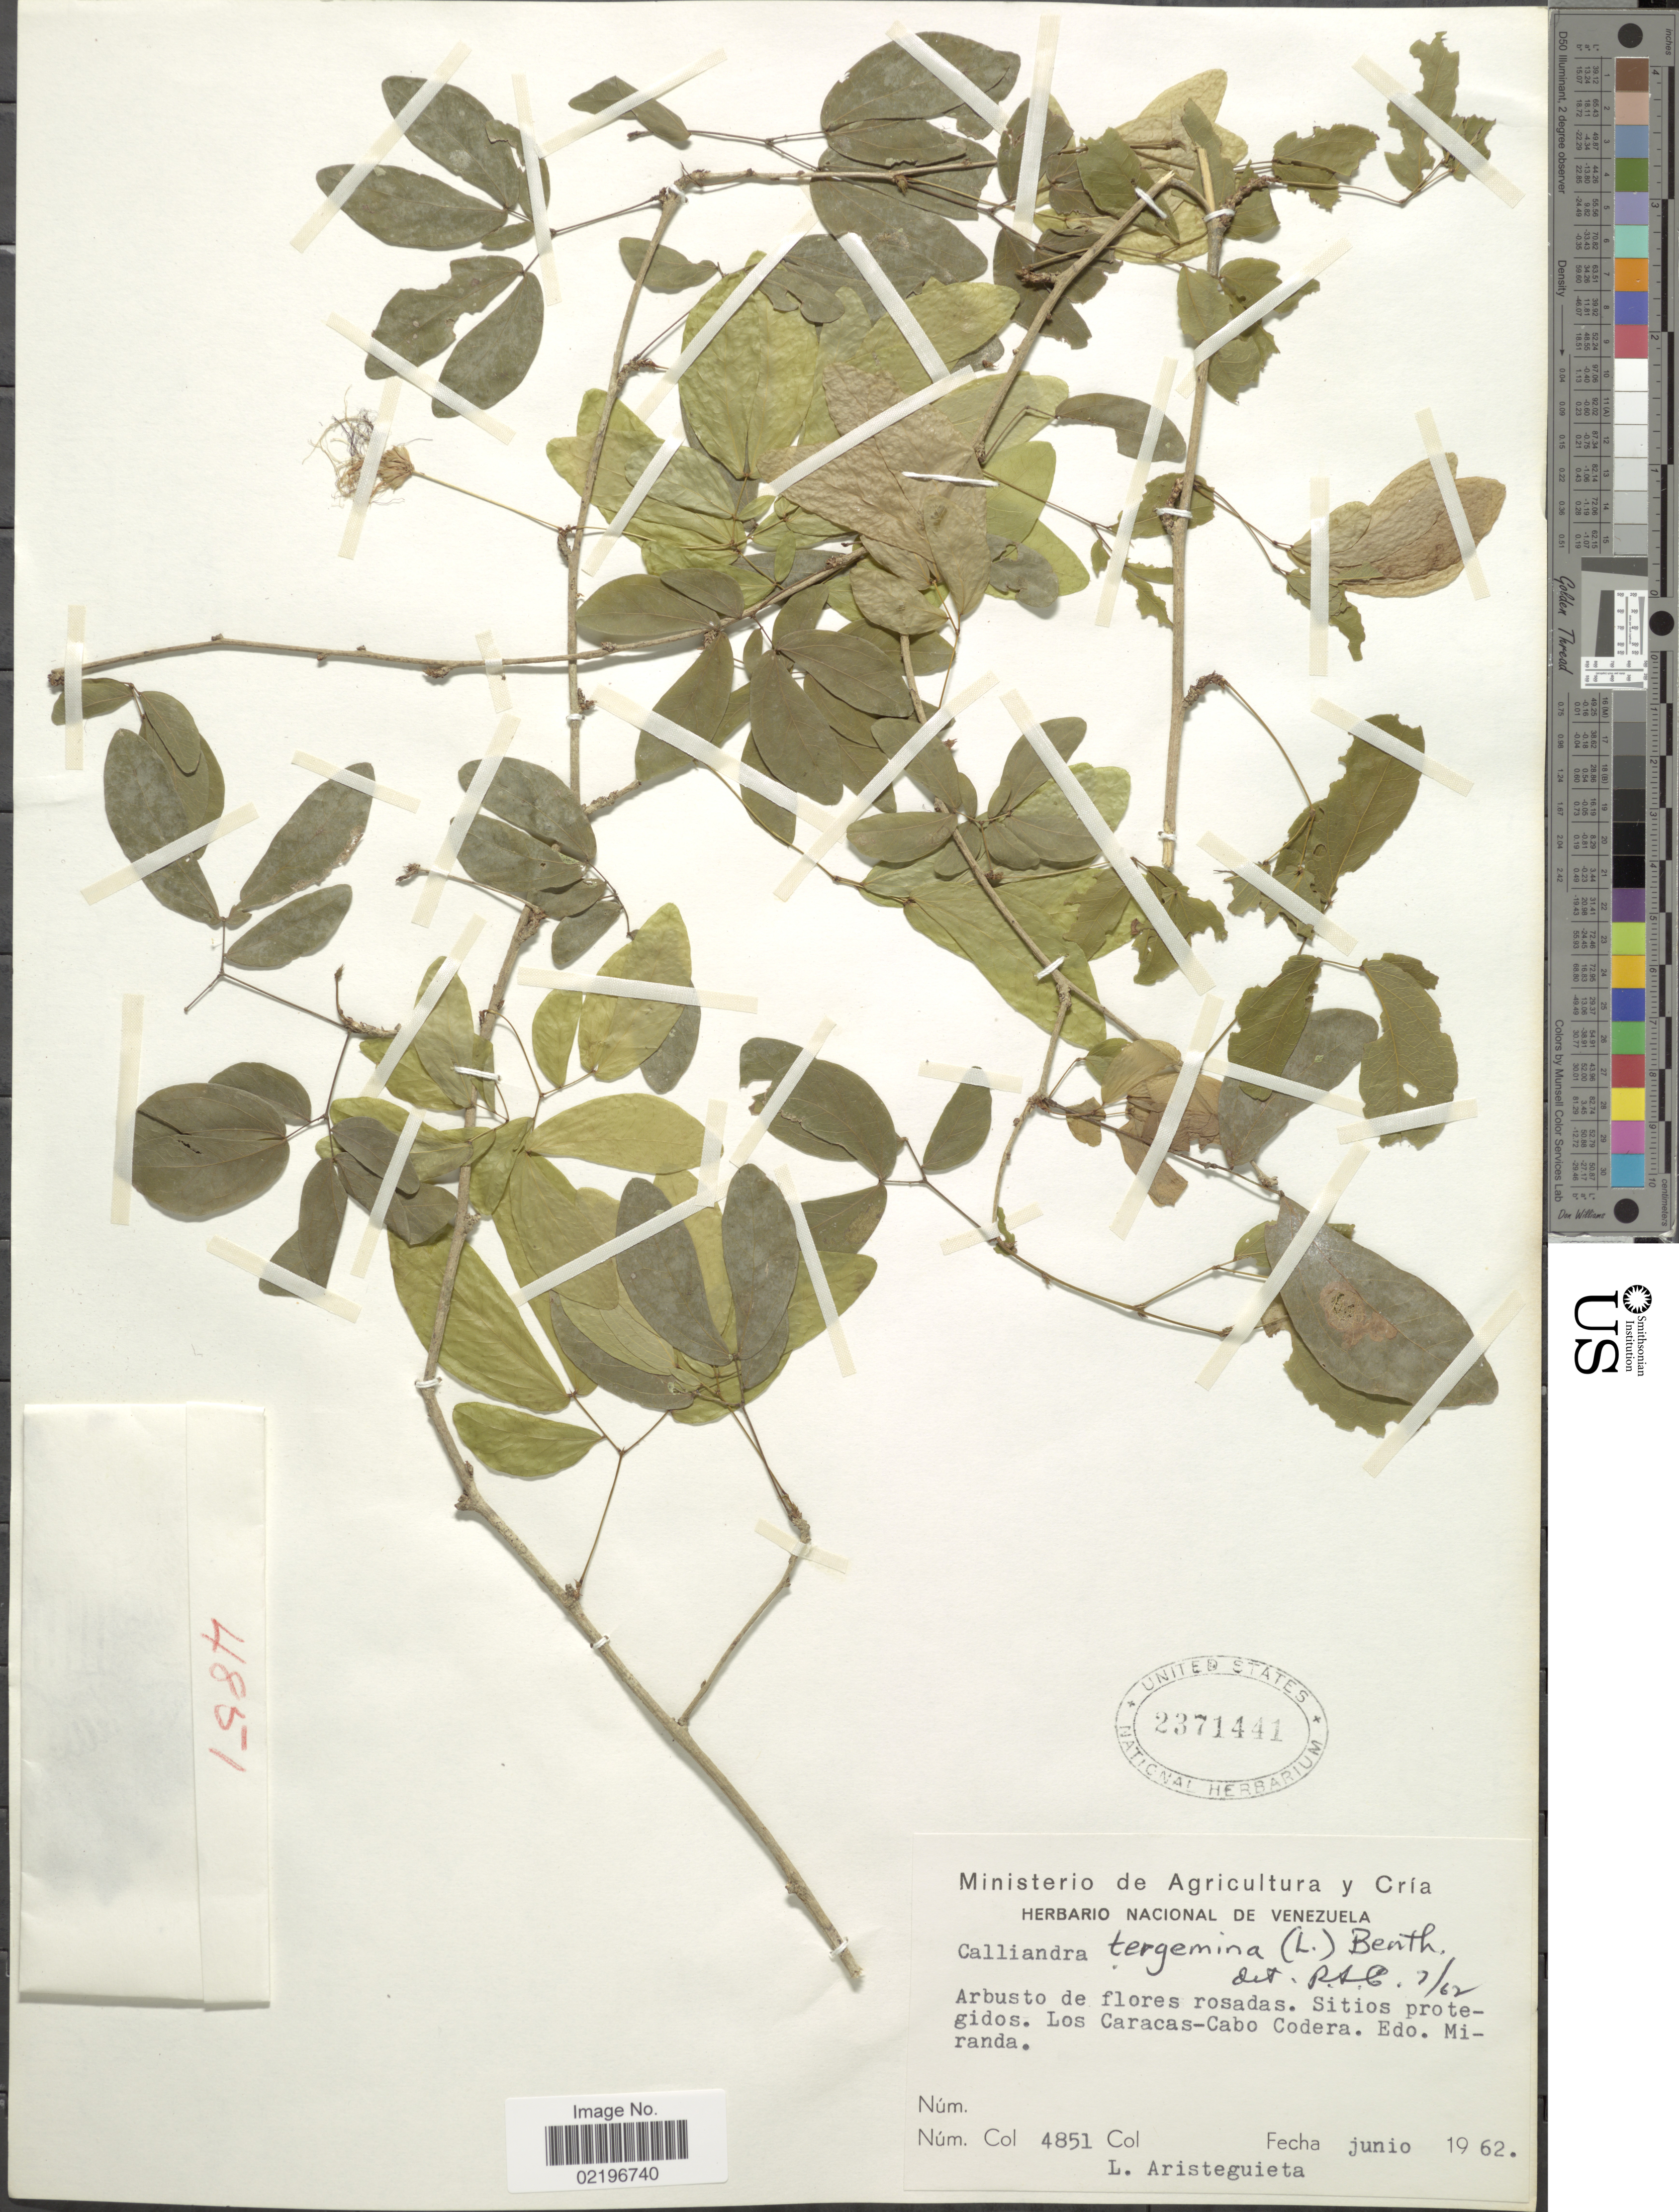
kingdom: Plantae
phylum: Tracheophyta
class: Magnoliopsida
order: Fabales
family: Fabaceae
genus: Calliandra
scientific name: Calliandra tergemina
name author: (L.) Benth.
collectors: L. Aristeguieta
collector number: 4851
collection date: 1962-06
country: Venezuela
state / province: Miranda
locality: Los Caracas - Cabo Codera.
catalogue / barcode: US 2371441